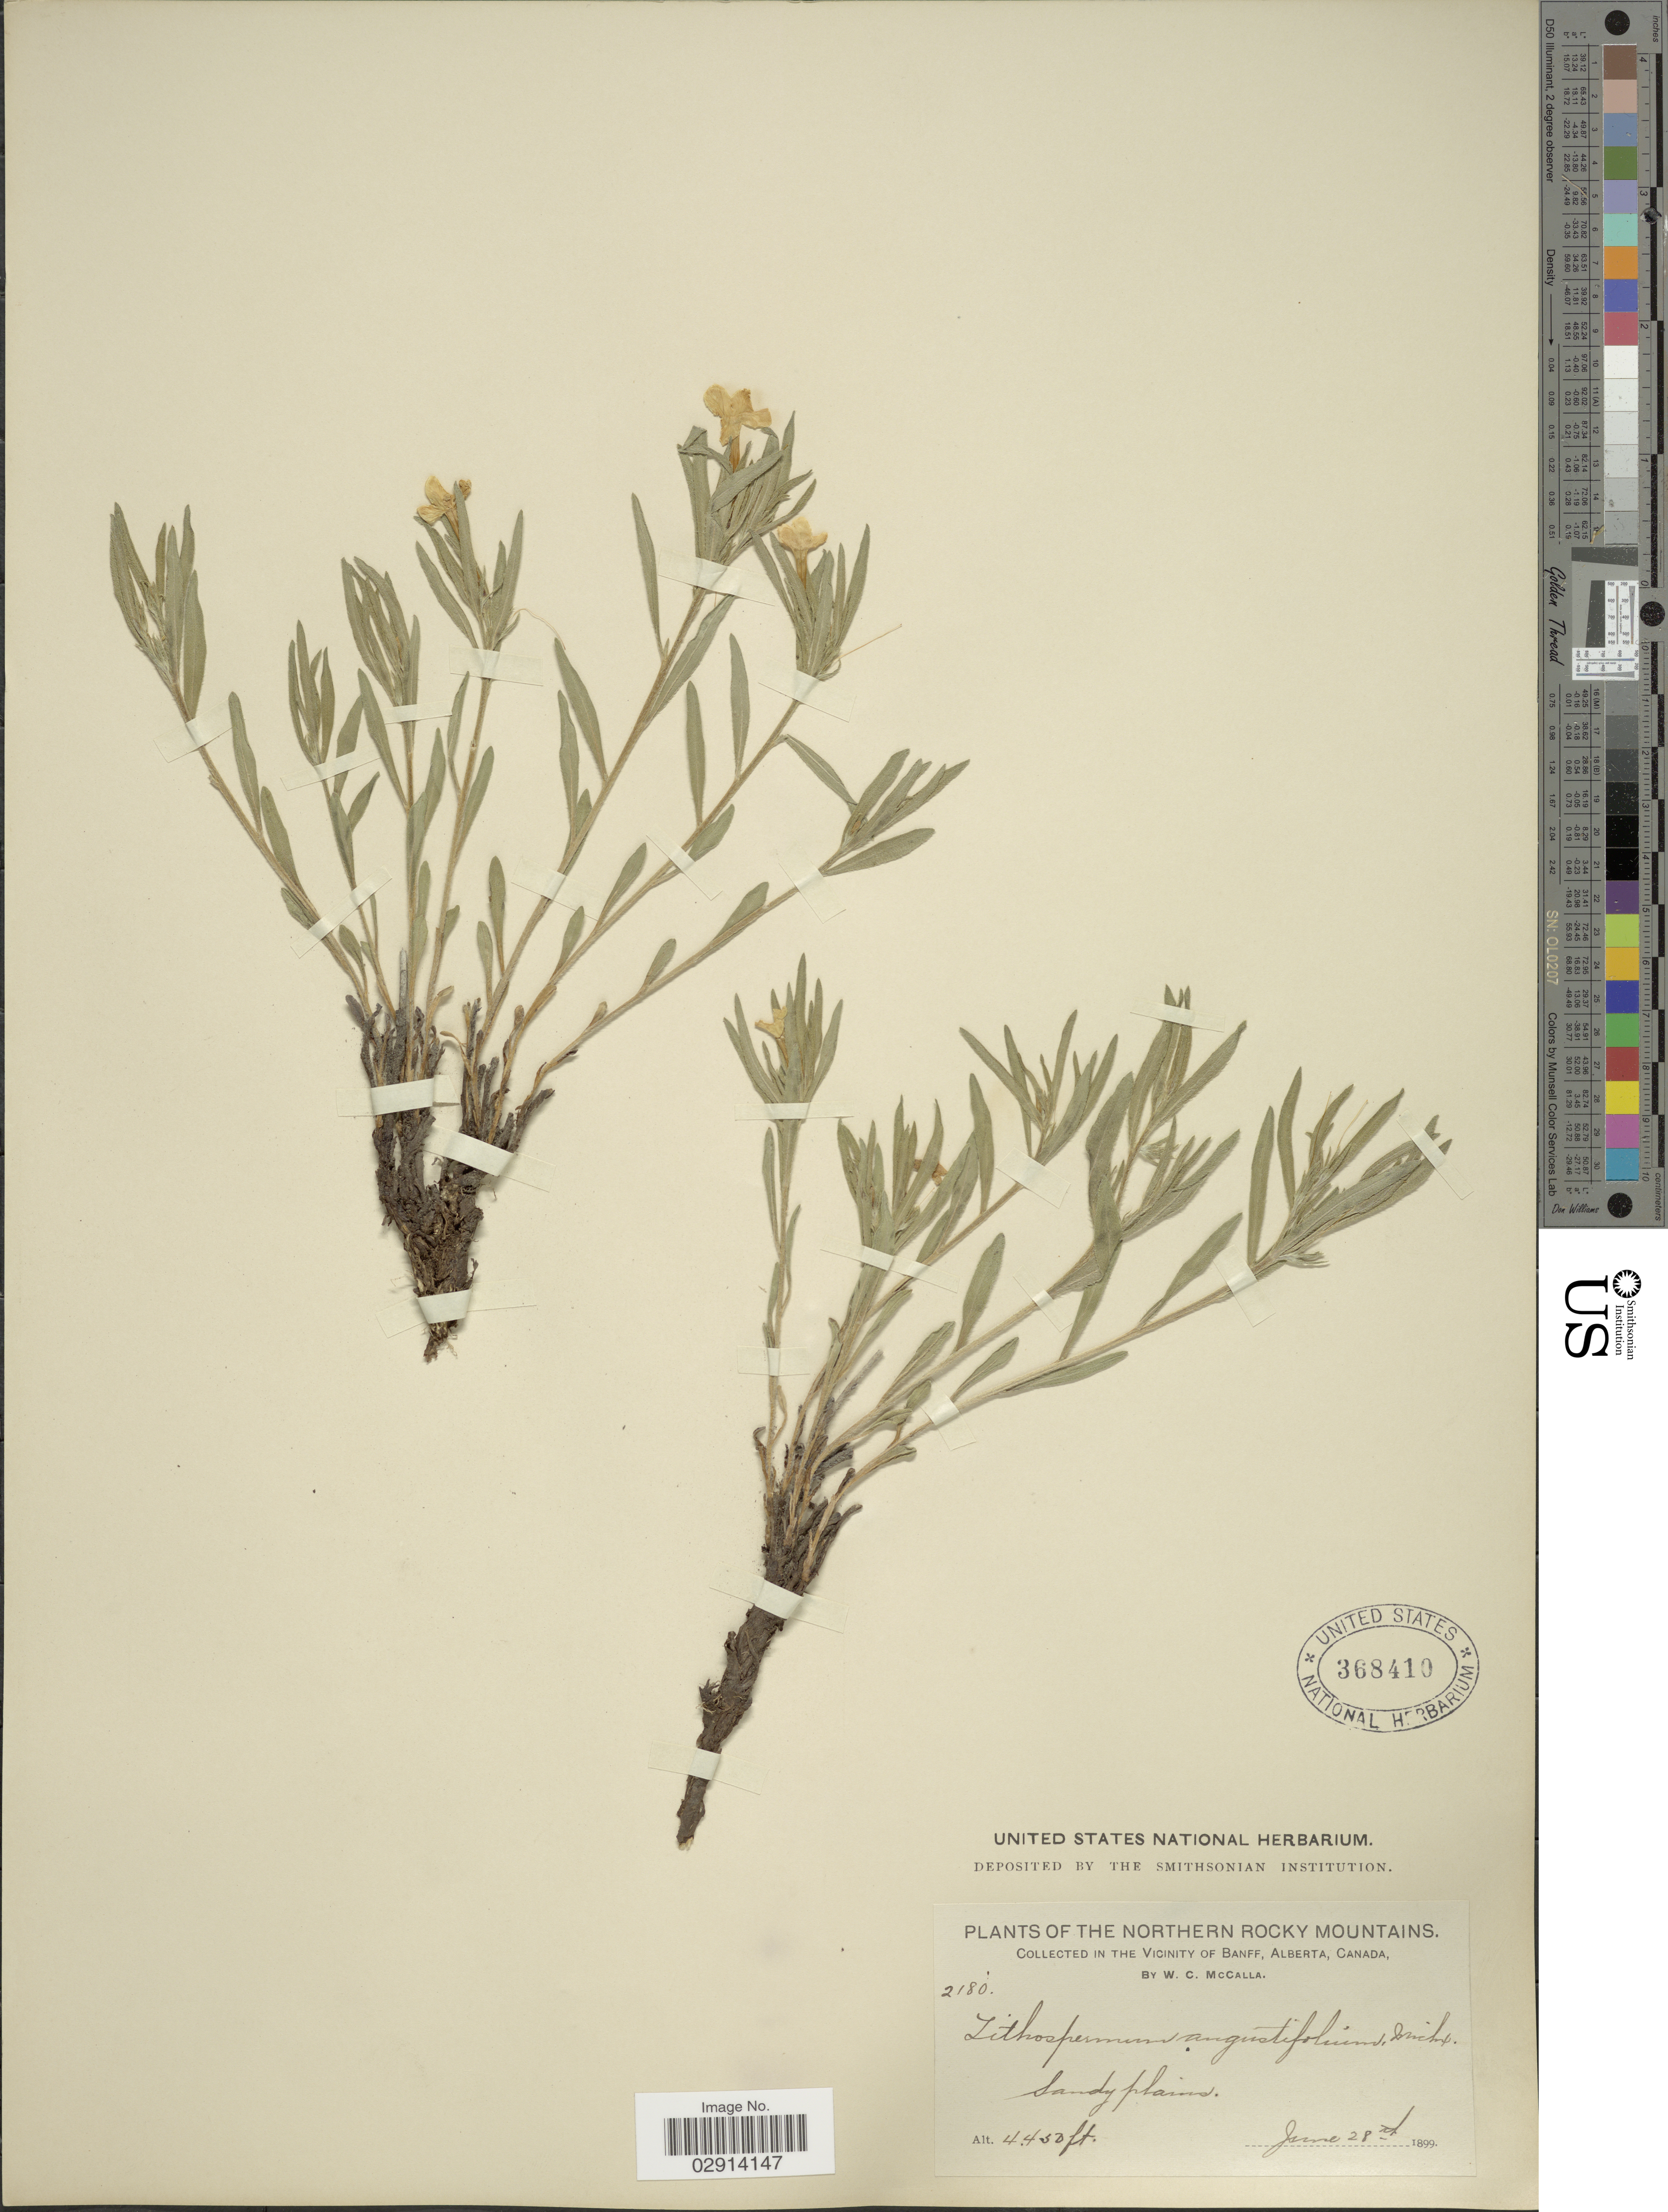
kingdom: Plantae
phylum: Tracheophyta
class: Magnoliopsida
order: Boraginales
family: Boraginaceae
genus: Lithospermum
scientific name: Lithospermum incisum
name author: Lehm.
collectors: W. McCalla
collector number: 2180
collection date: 1899-06-28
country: Canada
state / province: Alberta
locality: Northern Rocky Mountains. In the Vicinity of Banff, Alberta.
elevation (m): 1356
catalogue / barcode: US 368410